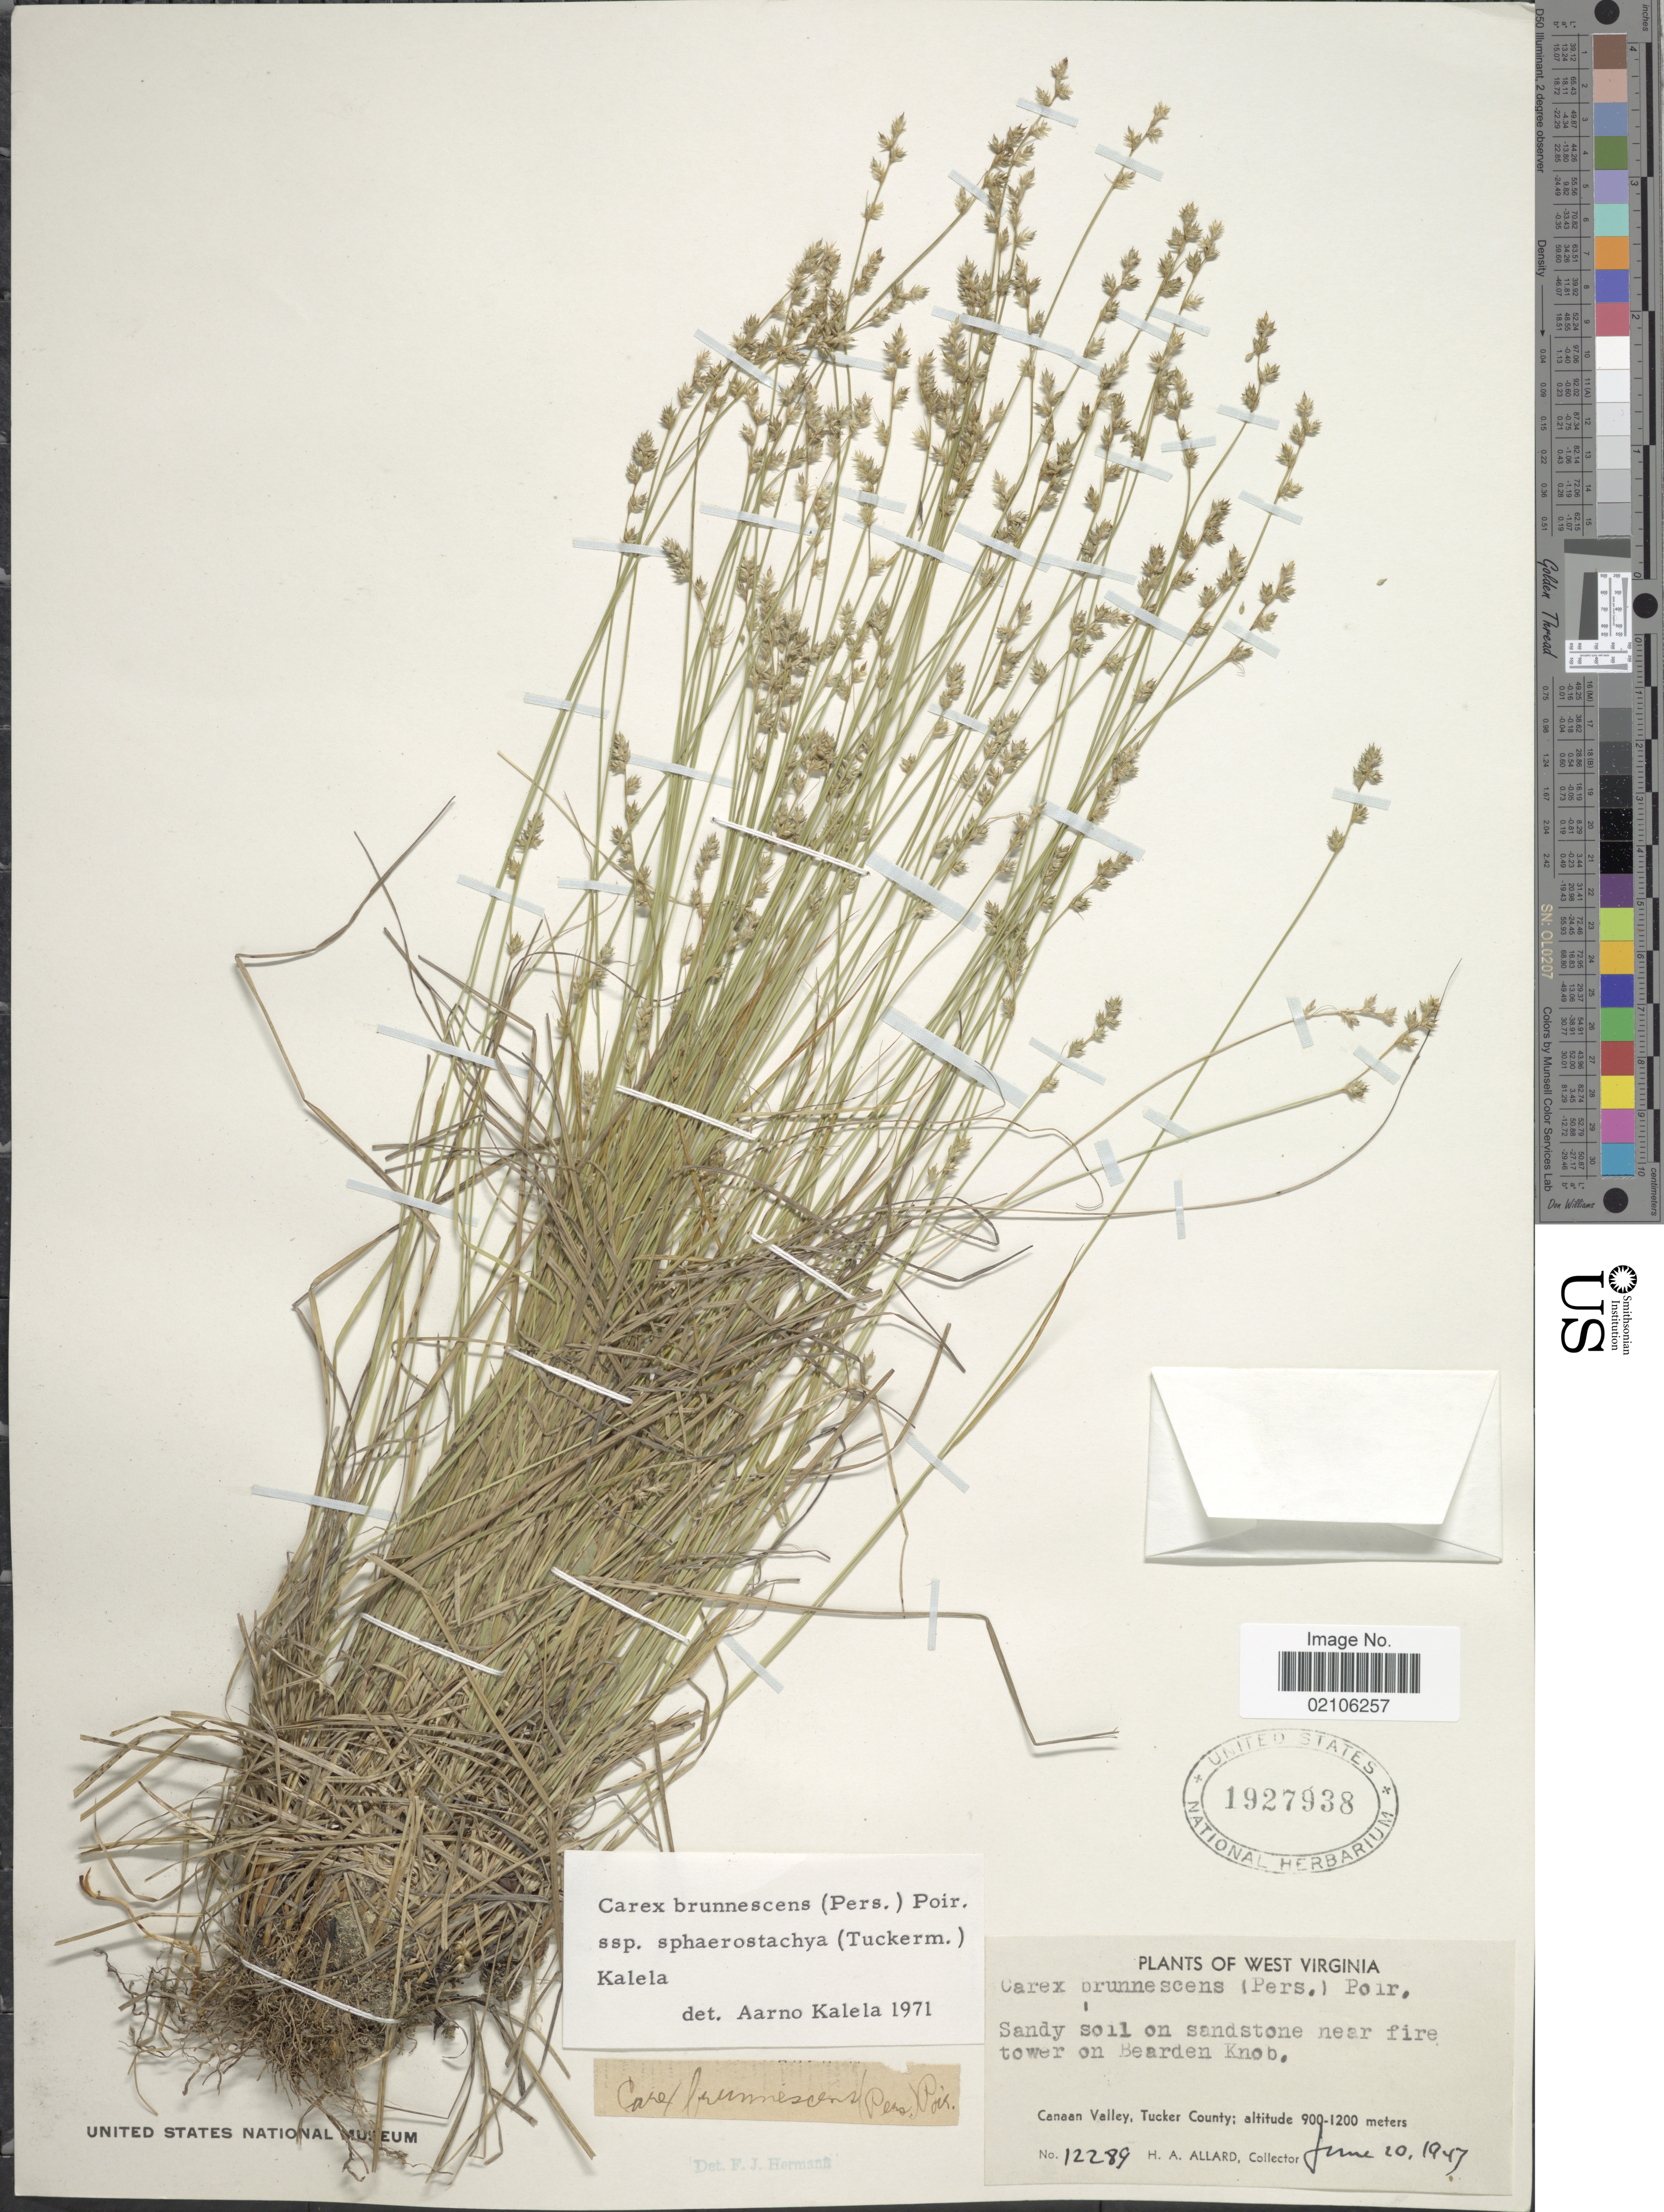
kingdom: Plantae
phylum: Tracheophyta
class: Liliopsida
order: Poales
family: Cyperaceae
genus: Carex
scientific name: Carex brunnescens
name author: (Pers.) Poir.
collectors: H. A. Allard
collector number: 12289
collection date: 1947-06-20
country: United States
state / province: West Virginia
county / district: Tucker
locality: Sandy soil on sandstone near fire tower on Bearden Knob, Canaan Valley, Tucker County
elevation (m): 900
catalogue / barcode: US 1927938